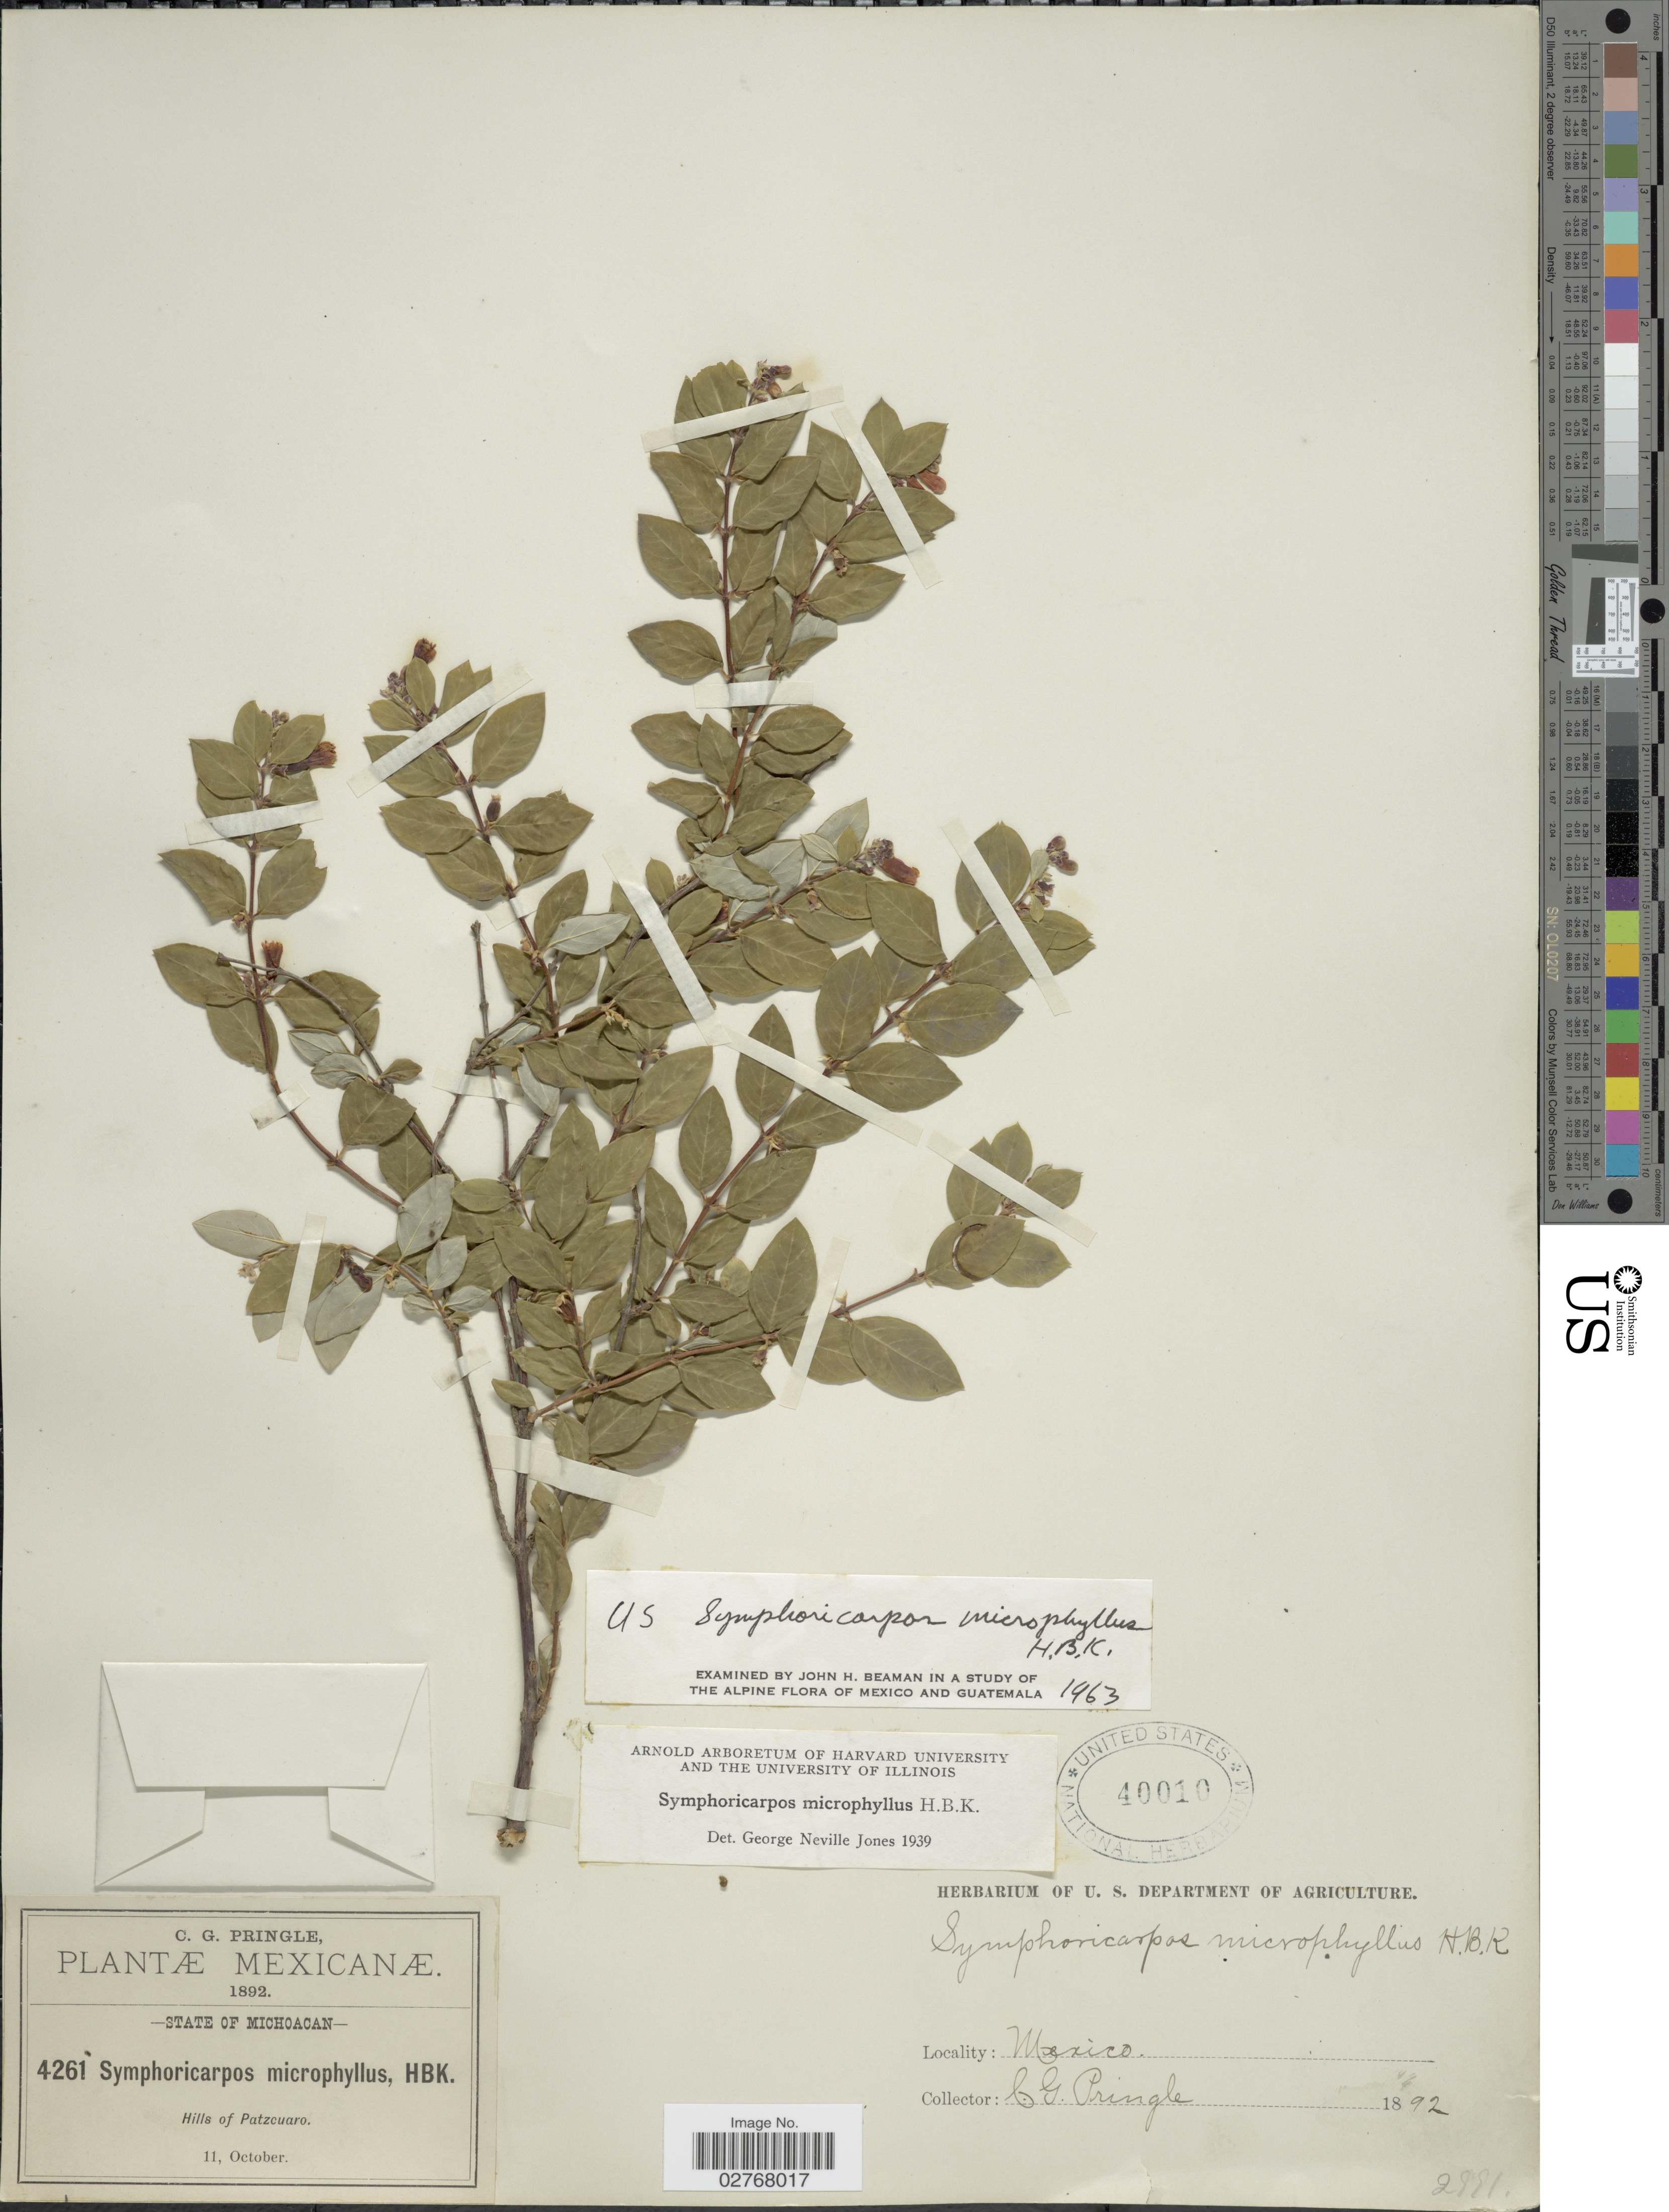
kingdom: Plantae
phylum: Tracheophyta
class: Magnoliopsida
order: Dipsacales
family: Caprifoliaceae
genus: Symphoricarpos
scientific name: Symphoricarpos microphyllus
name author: Kunth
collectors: C. G. Pringle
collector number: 4261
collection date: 1892-10-11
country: Mexico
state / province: Michoacán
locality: State of Michoacan, Hills of Patzcuaro.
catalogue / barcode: US 40010